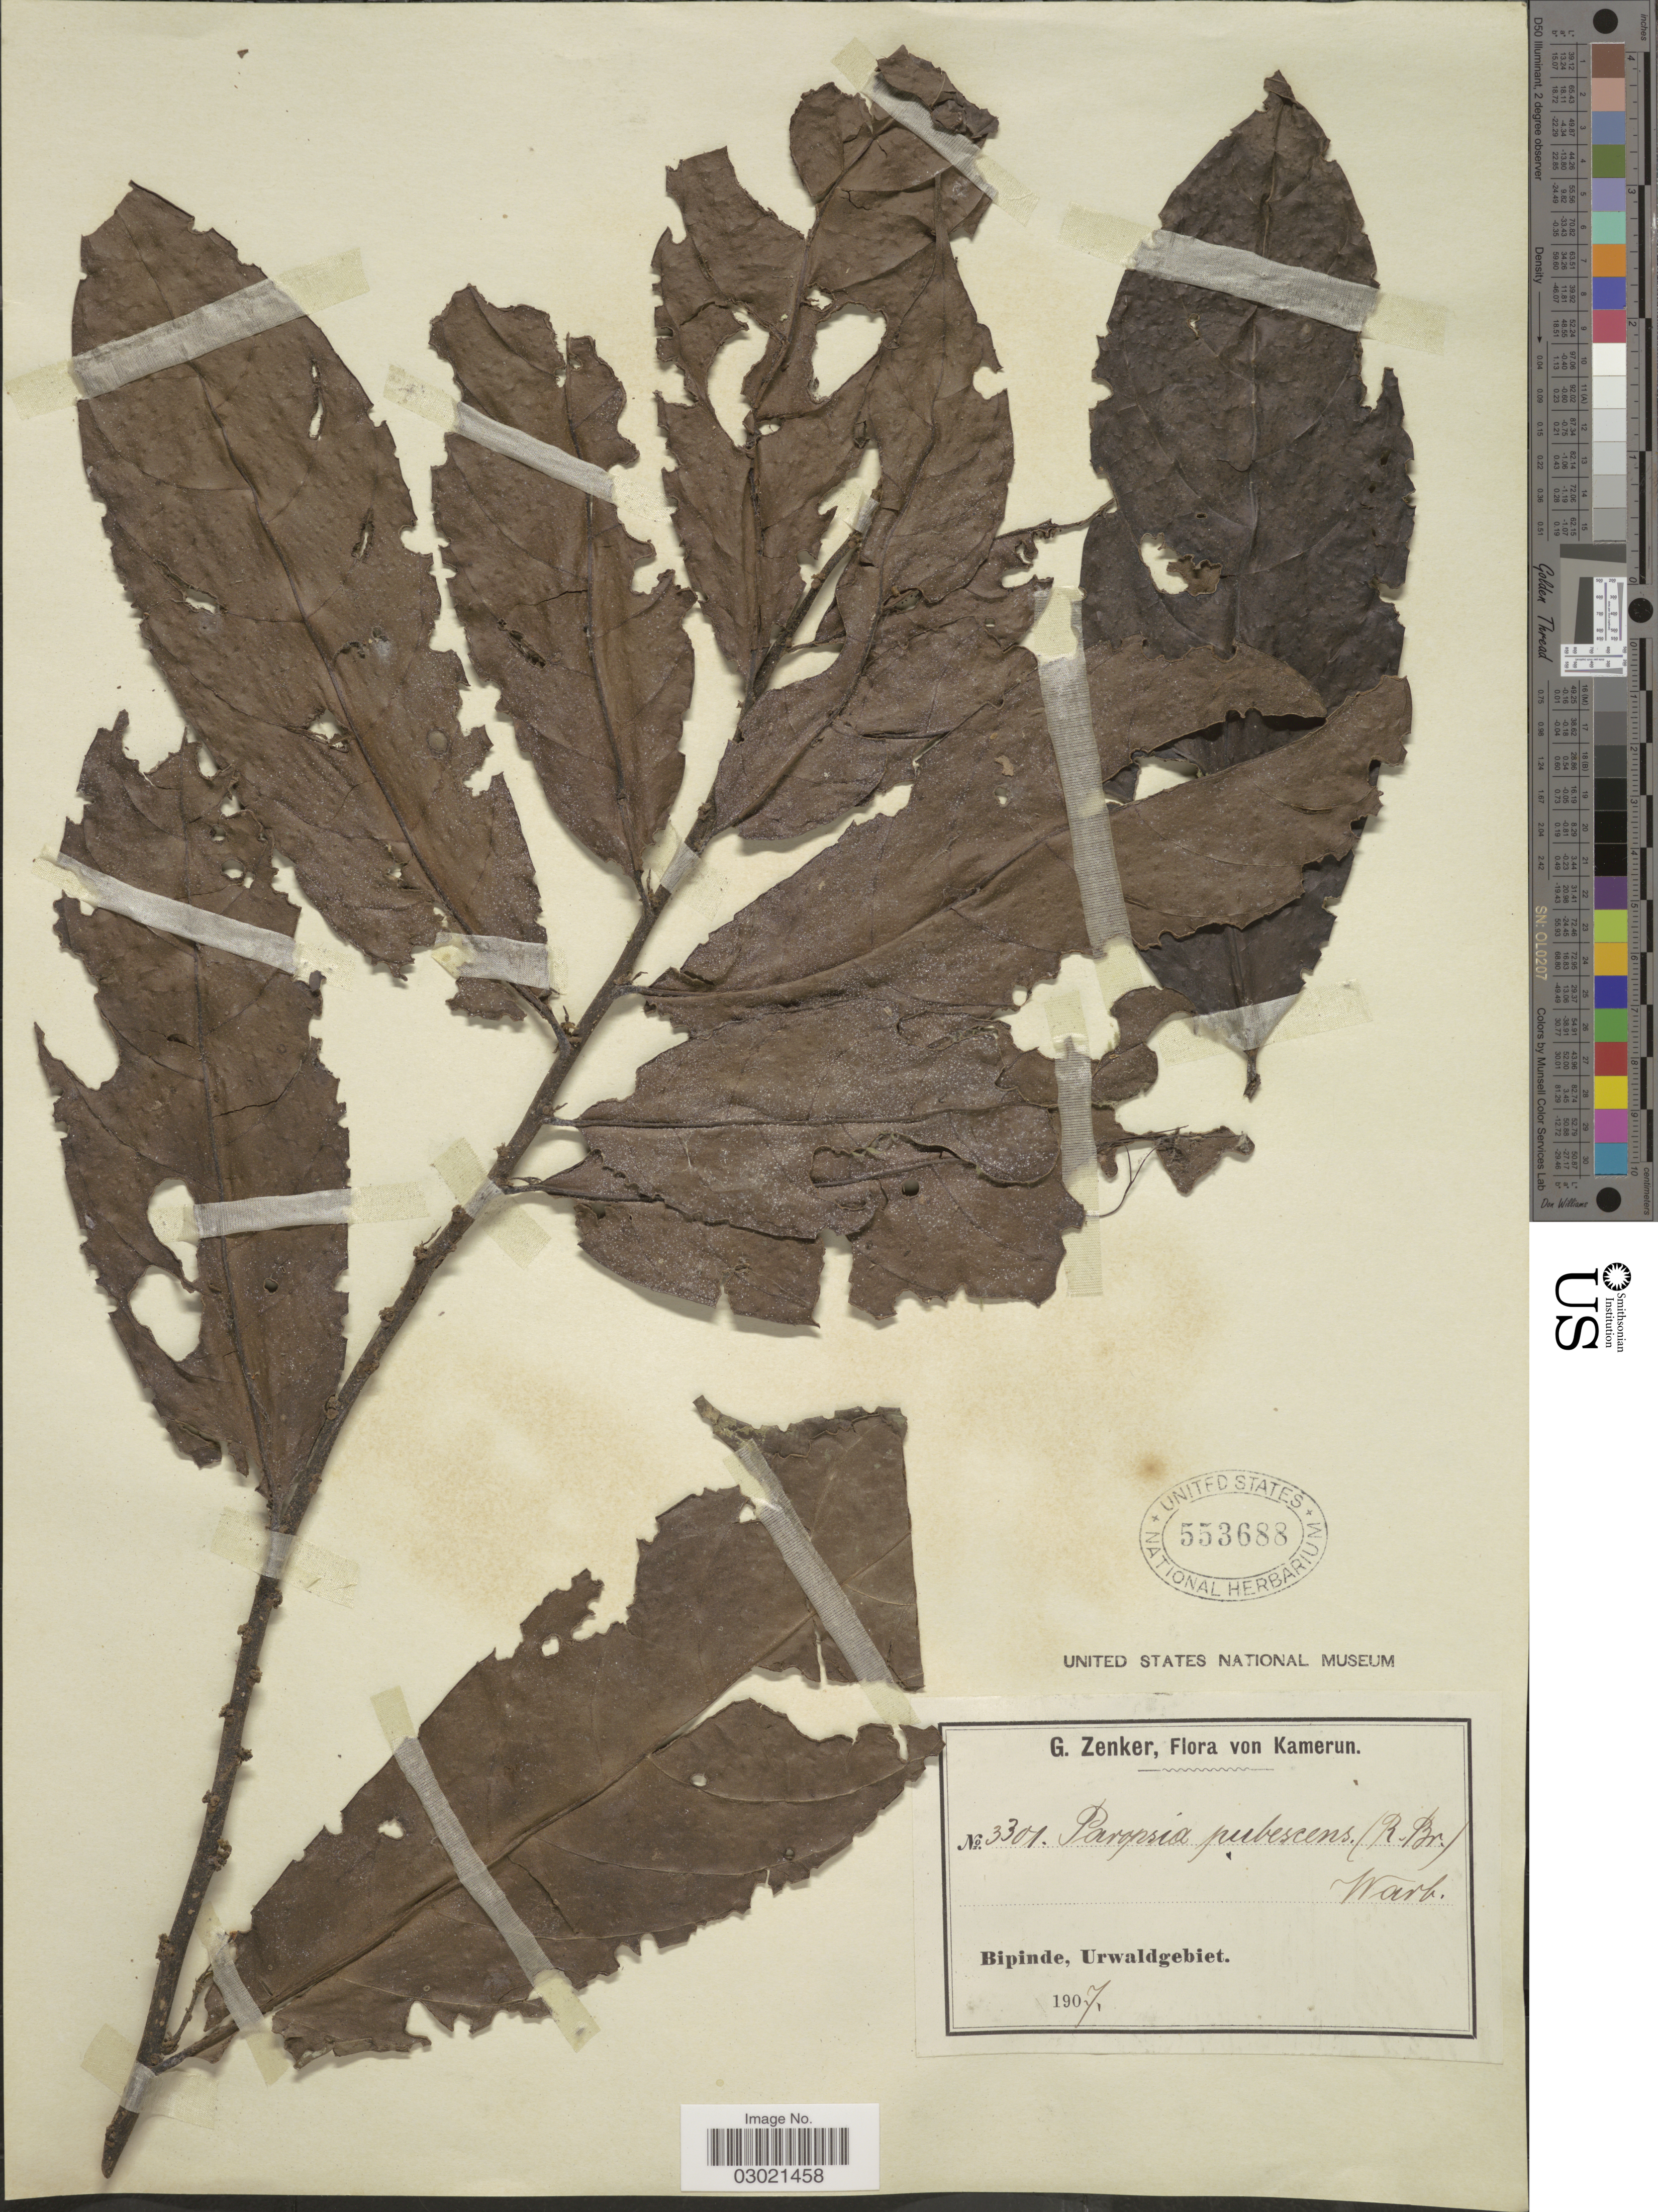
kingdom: Plantae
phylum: Tracheophyta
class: Magnoliopsida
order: Malpighiales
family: Passifloraceae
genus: Barteria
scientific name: Barteria pubescens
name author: (Sol. ex R. Br.) Byng & Christenh.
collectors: G. A. Zenker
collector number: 3301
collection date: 1907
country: Cameroon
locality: Kamerun. Bipinde, Urwaldgebiet.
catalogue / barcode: US 553688